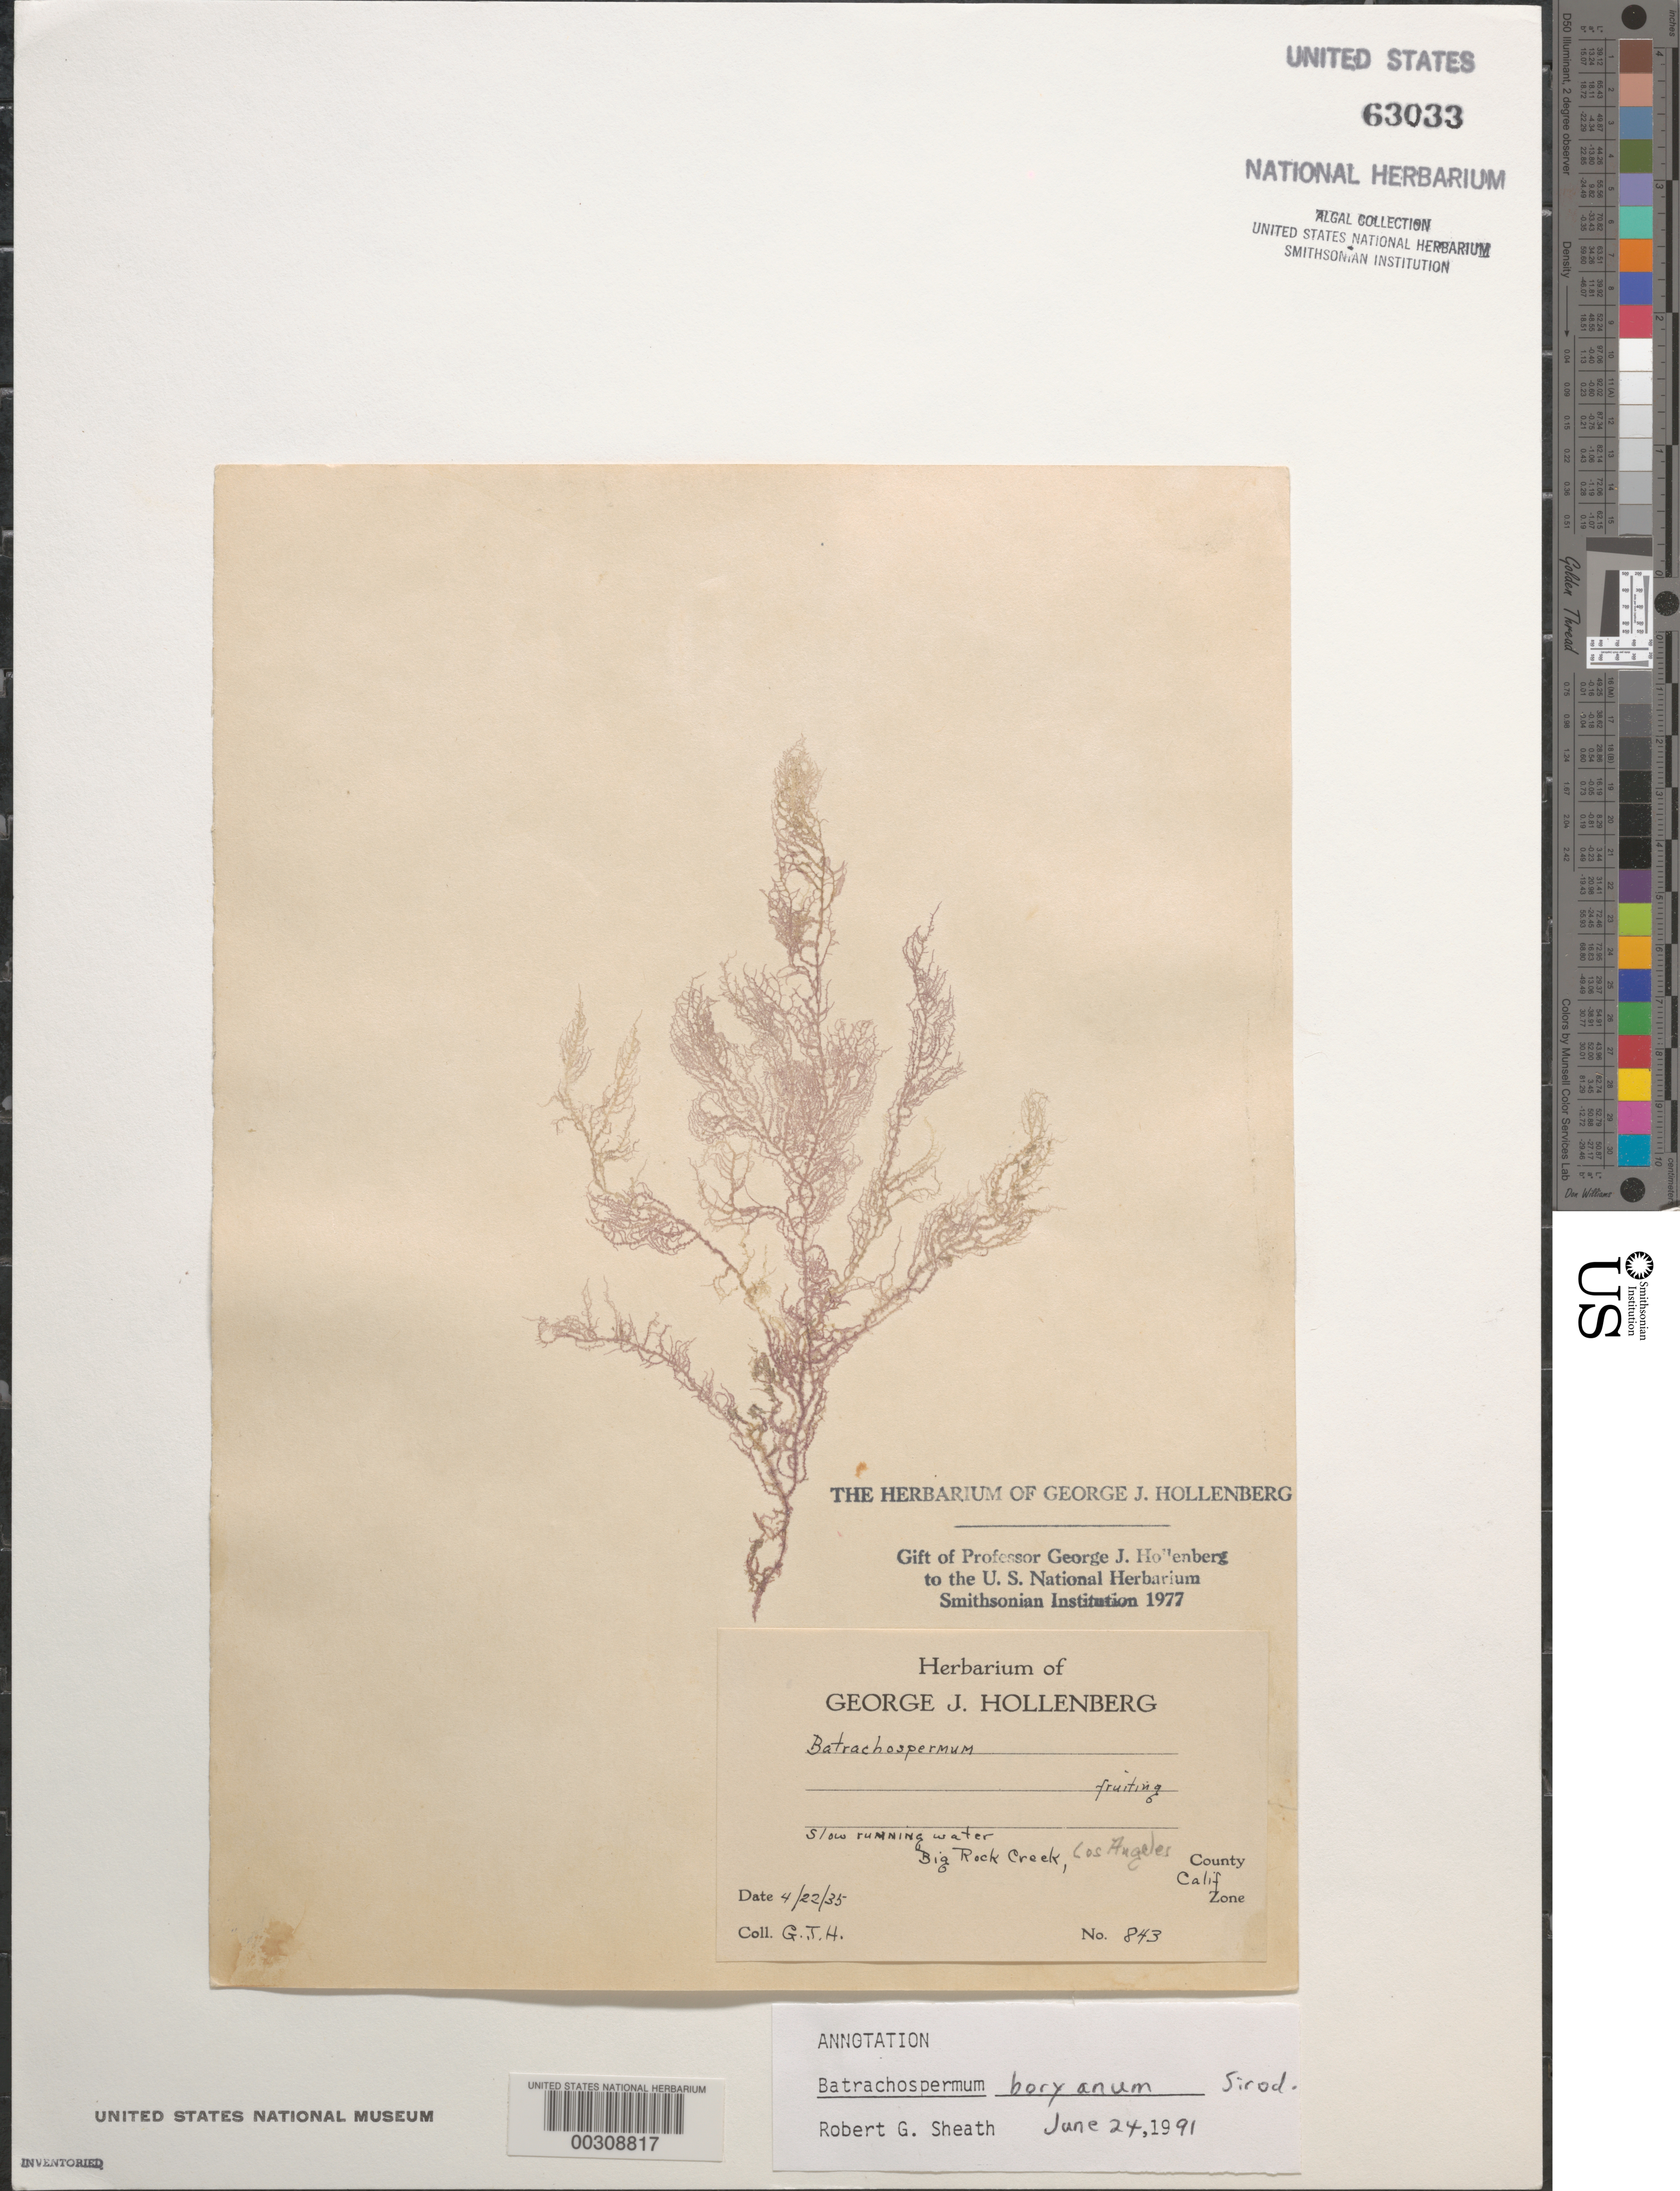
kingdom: Plantae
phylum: Rhodophyta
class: Florideophyceae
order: Batrachospermales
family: Batrachospermaceae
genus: Sheathia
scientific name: Sheathia boryana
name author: (Sirodot) Salomaki & M.L. Vis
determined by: Algae name updating Project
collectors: G. Hollenberg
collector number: GJH 843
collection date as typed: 22 Apr 1935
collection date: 1935-04-22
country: United States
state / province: California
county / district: Los Angeles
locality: Big Rock Creek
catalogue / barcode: US 63033